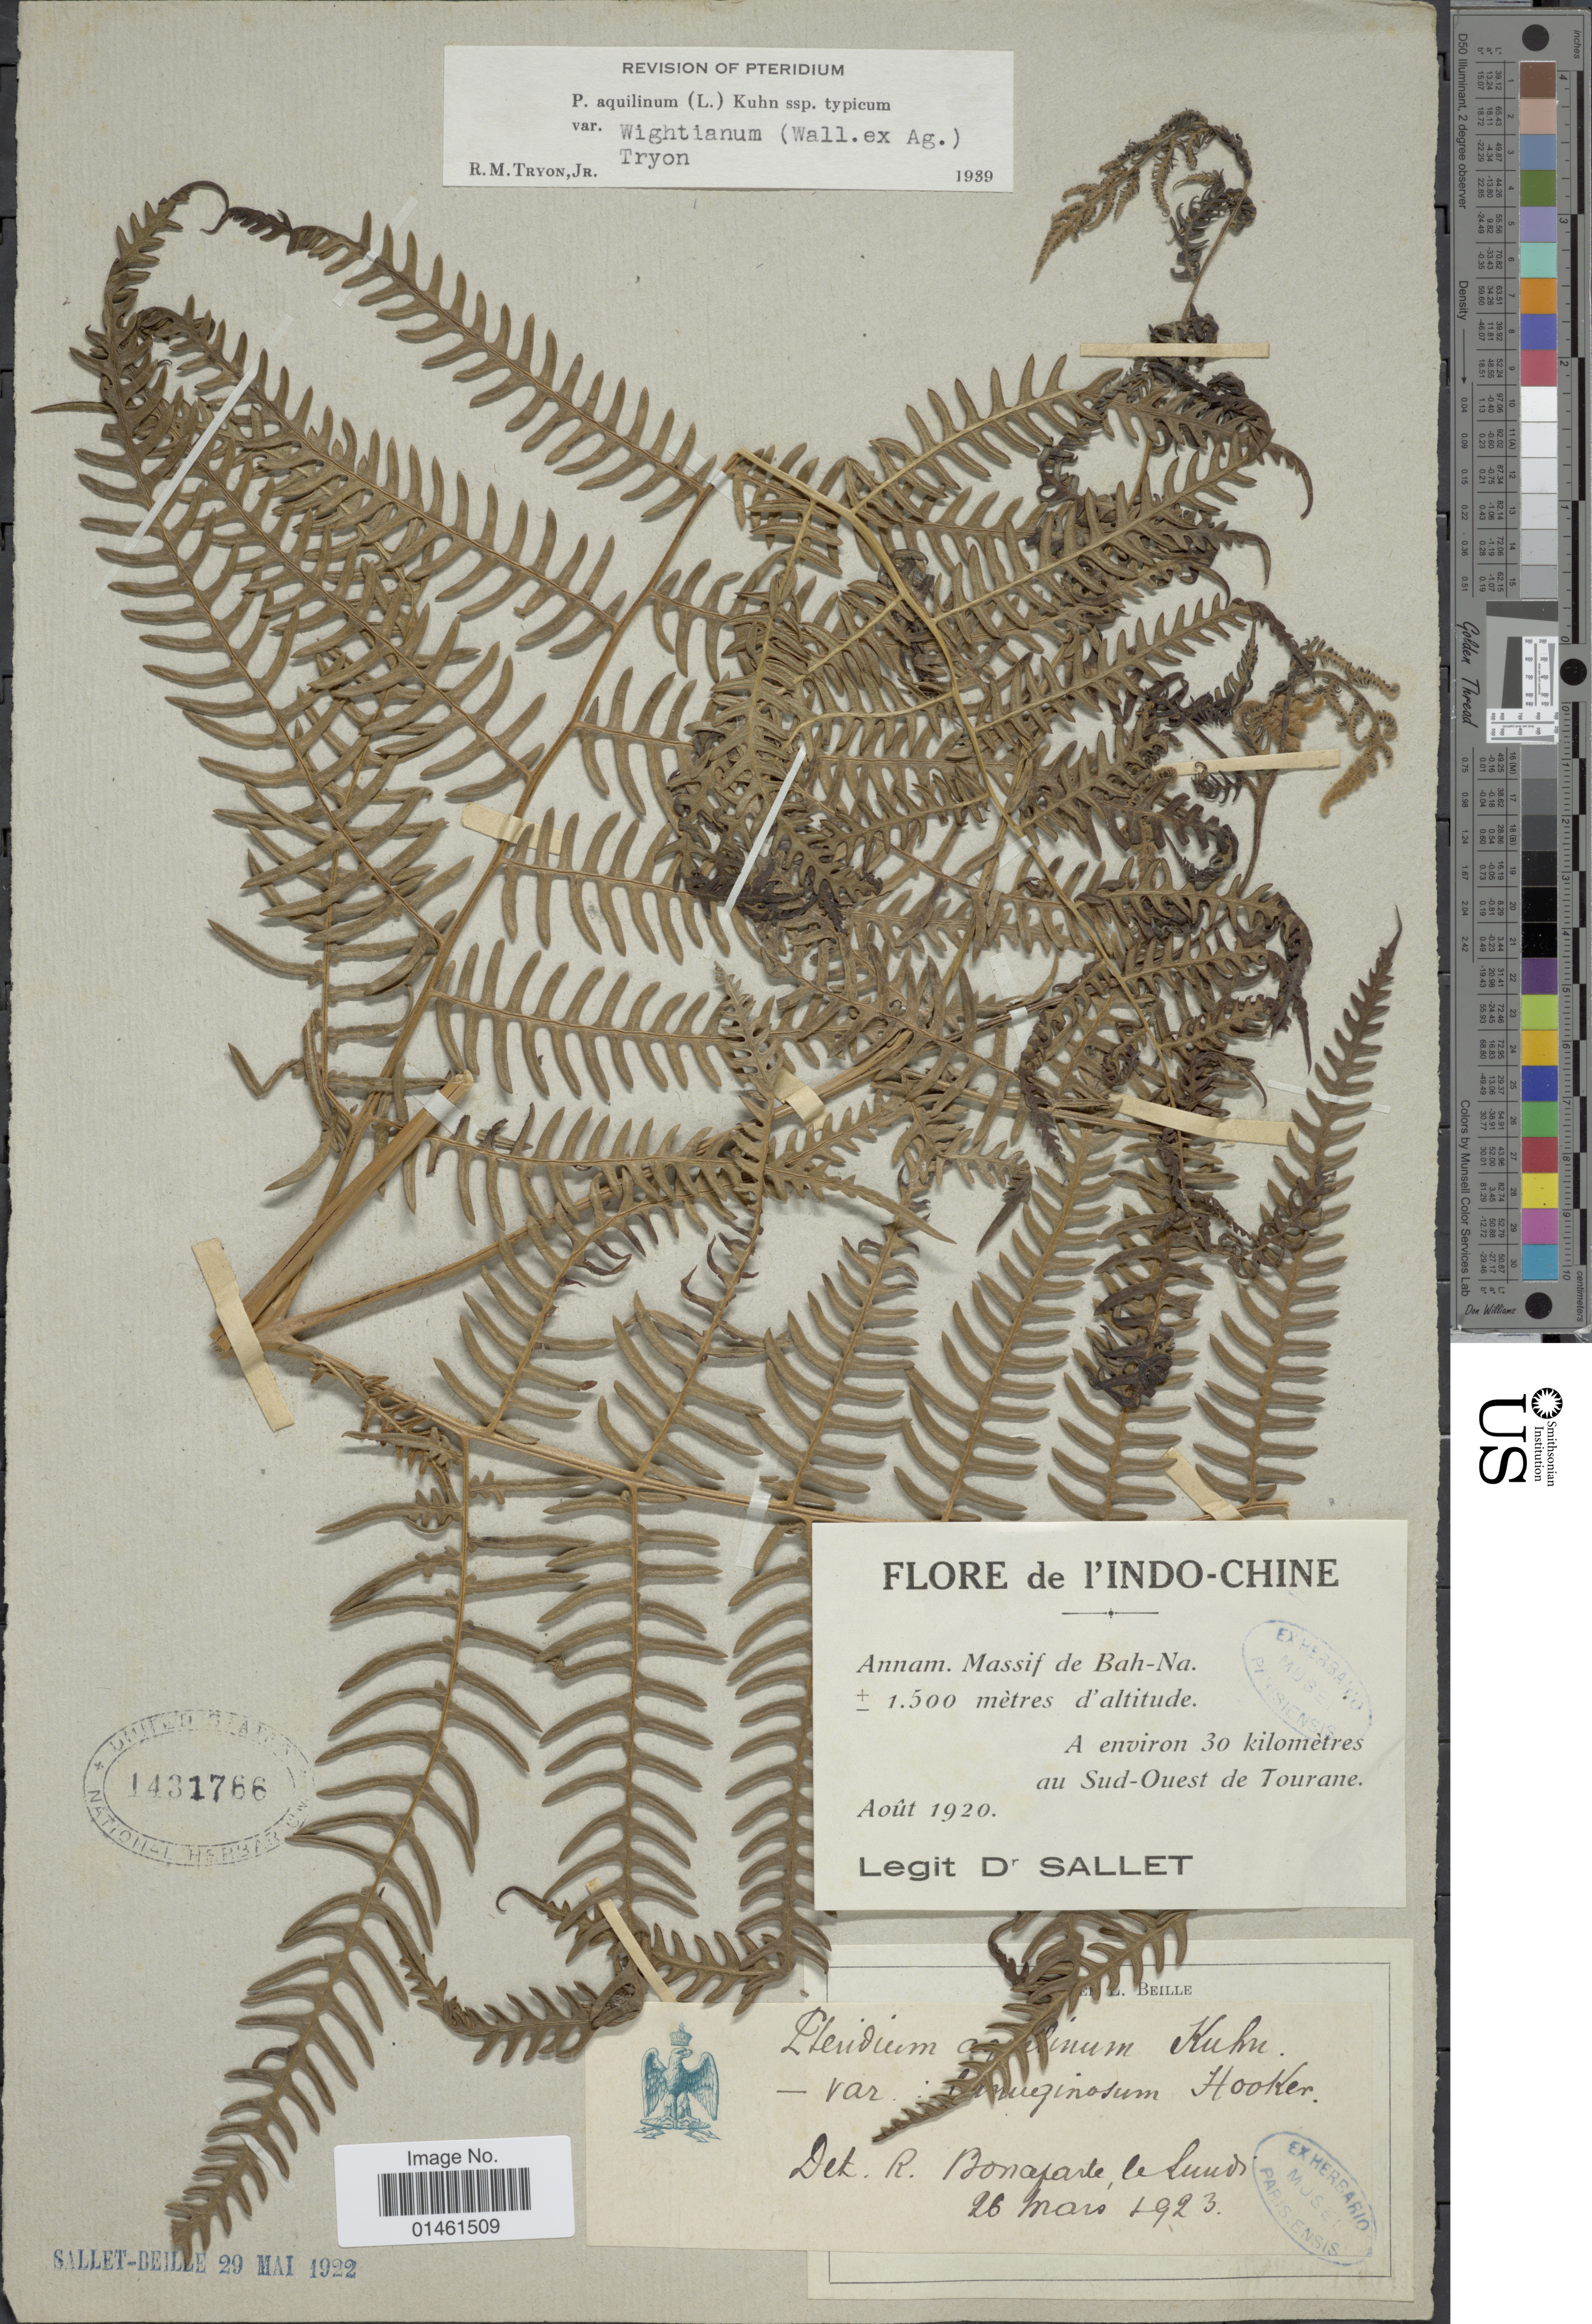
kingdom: Plantae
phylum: Tracheophyta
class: Polypodiopsida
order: Polypodiales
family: Dennstaedtiaceae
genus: Pteridium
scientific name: Pteridium aquilinum var. wightianum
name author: (J. Agardh) R.M. Tryon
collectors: -. Sallet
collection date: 1920-08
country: Vietnam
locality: L'Indo-Chine, Annam massif de Bah-Na, a environ 30km au Sud-ouest de Tourane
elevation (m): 1500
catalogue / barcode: US 1431766